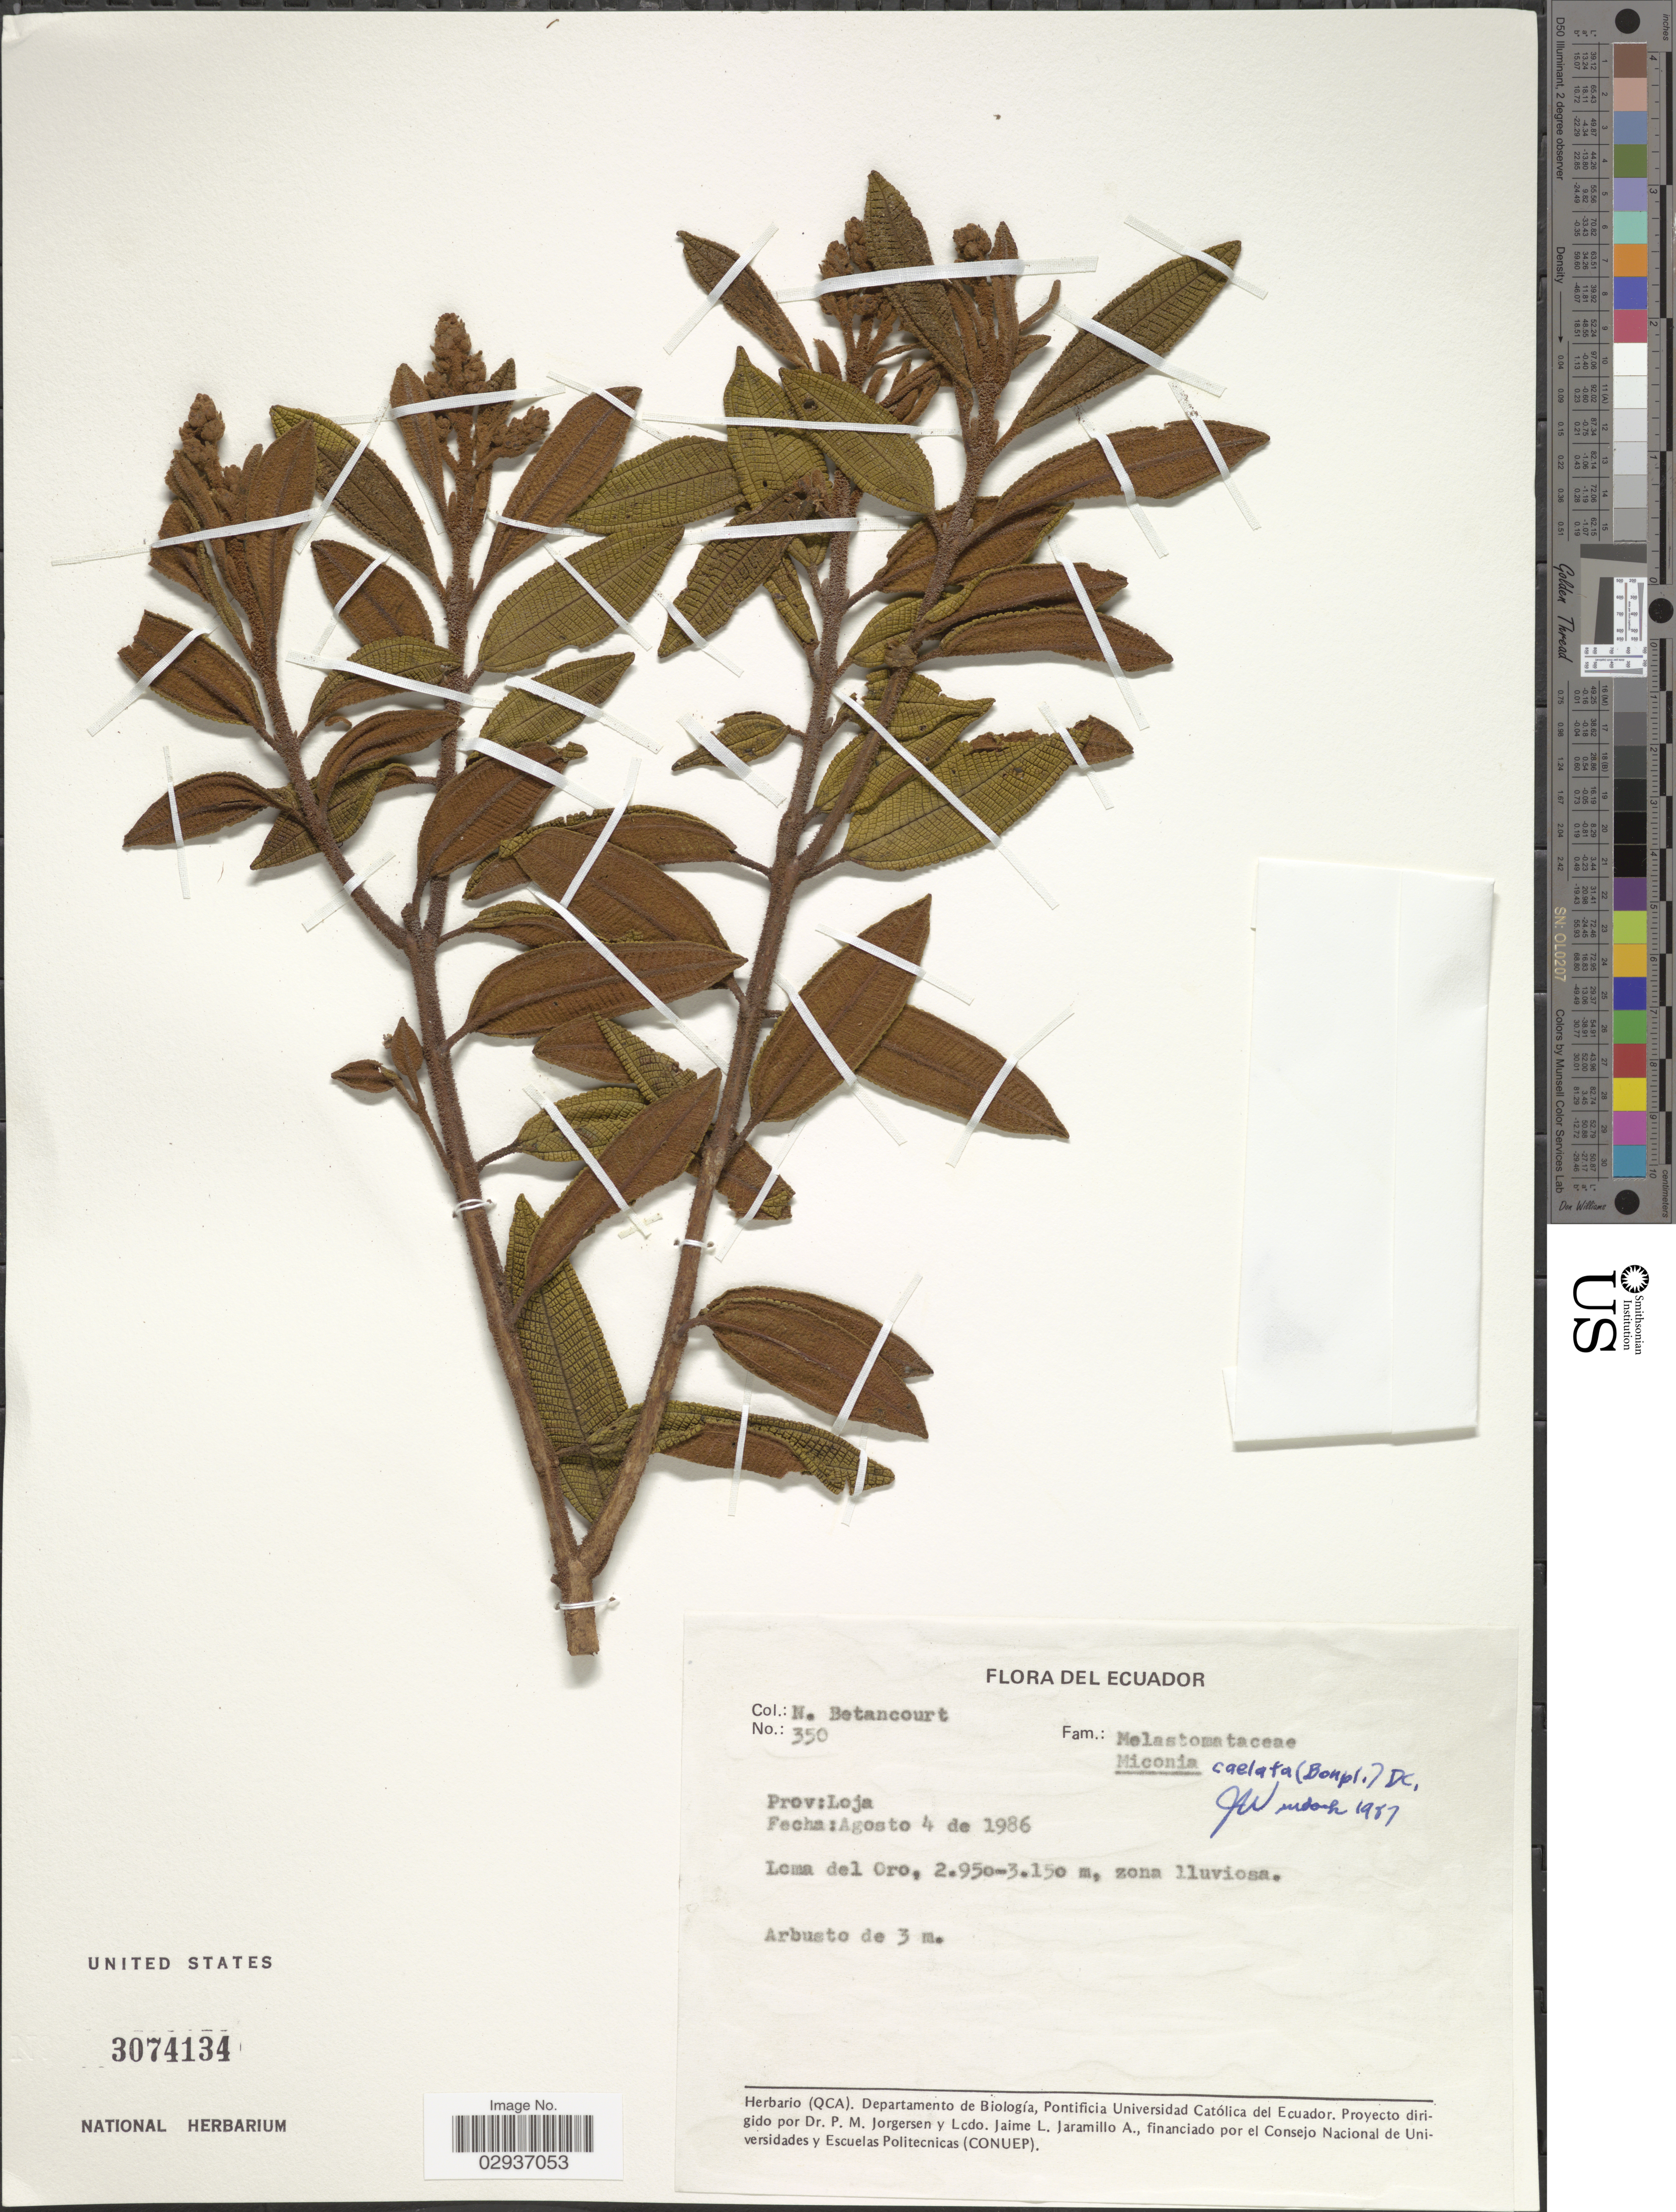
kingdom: Plantae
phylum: Tracheophyta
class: Magnoliopsida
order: Myrtales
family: Melastomataceae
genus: Miconia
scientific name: Miconia caelata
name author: (Bonpl.) DC.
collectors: N. Betancourt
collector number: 350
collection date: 1986-08-04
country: Ecuador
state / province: Loja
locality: Prov: Loja. Loma del Oro.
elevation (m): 3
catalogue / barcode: US 3074134